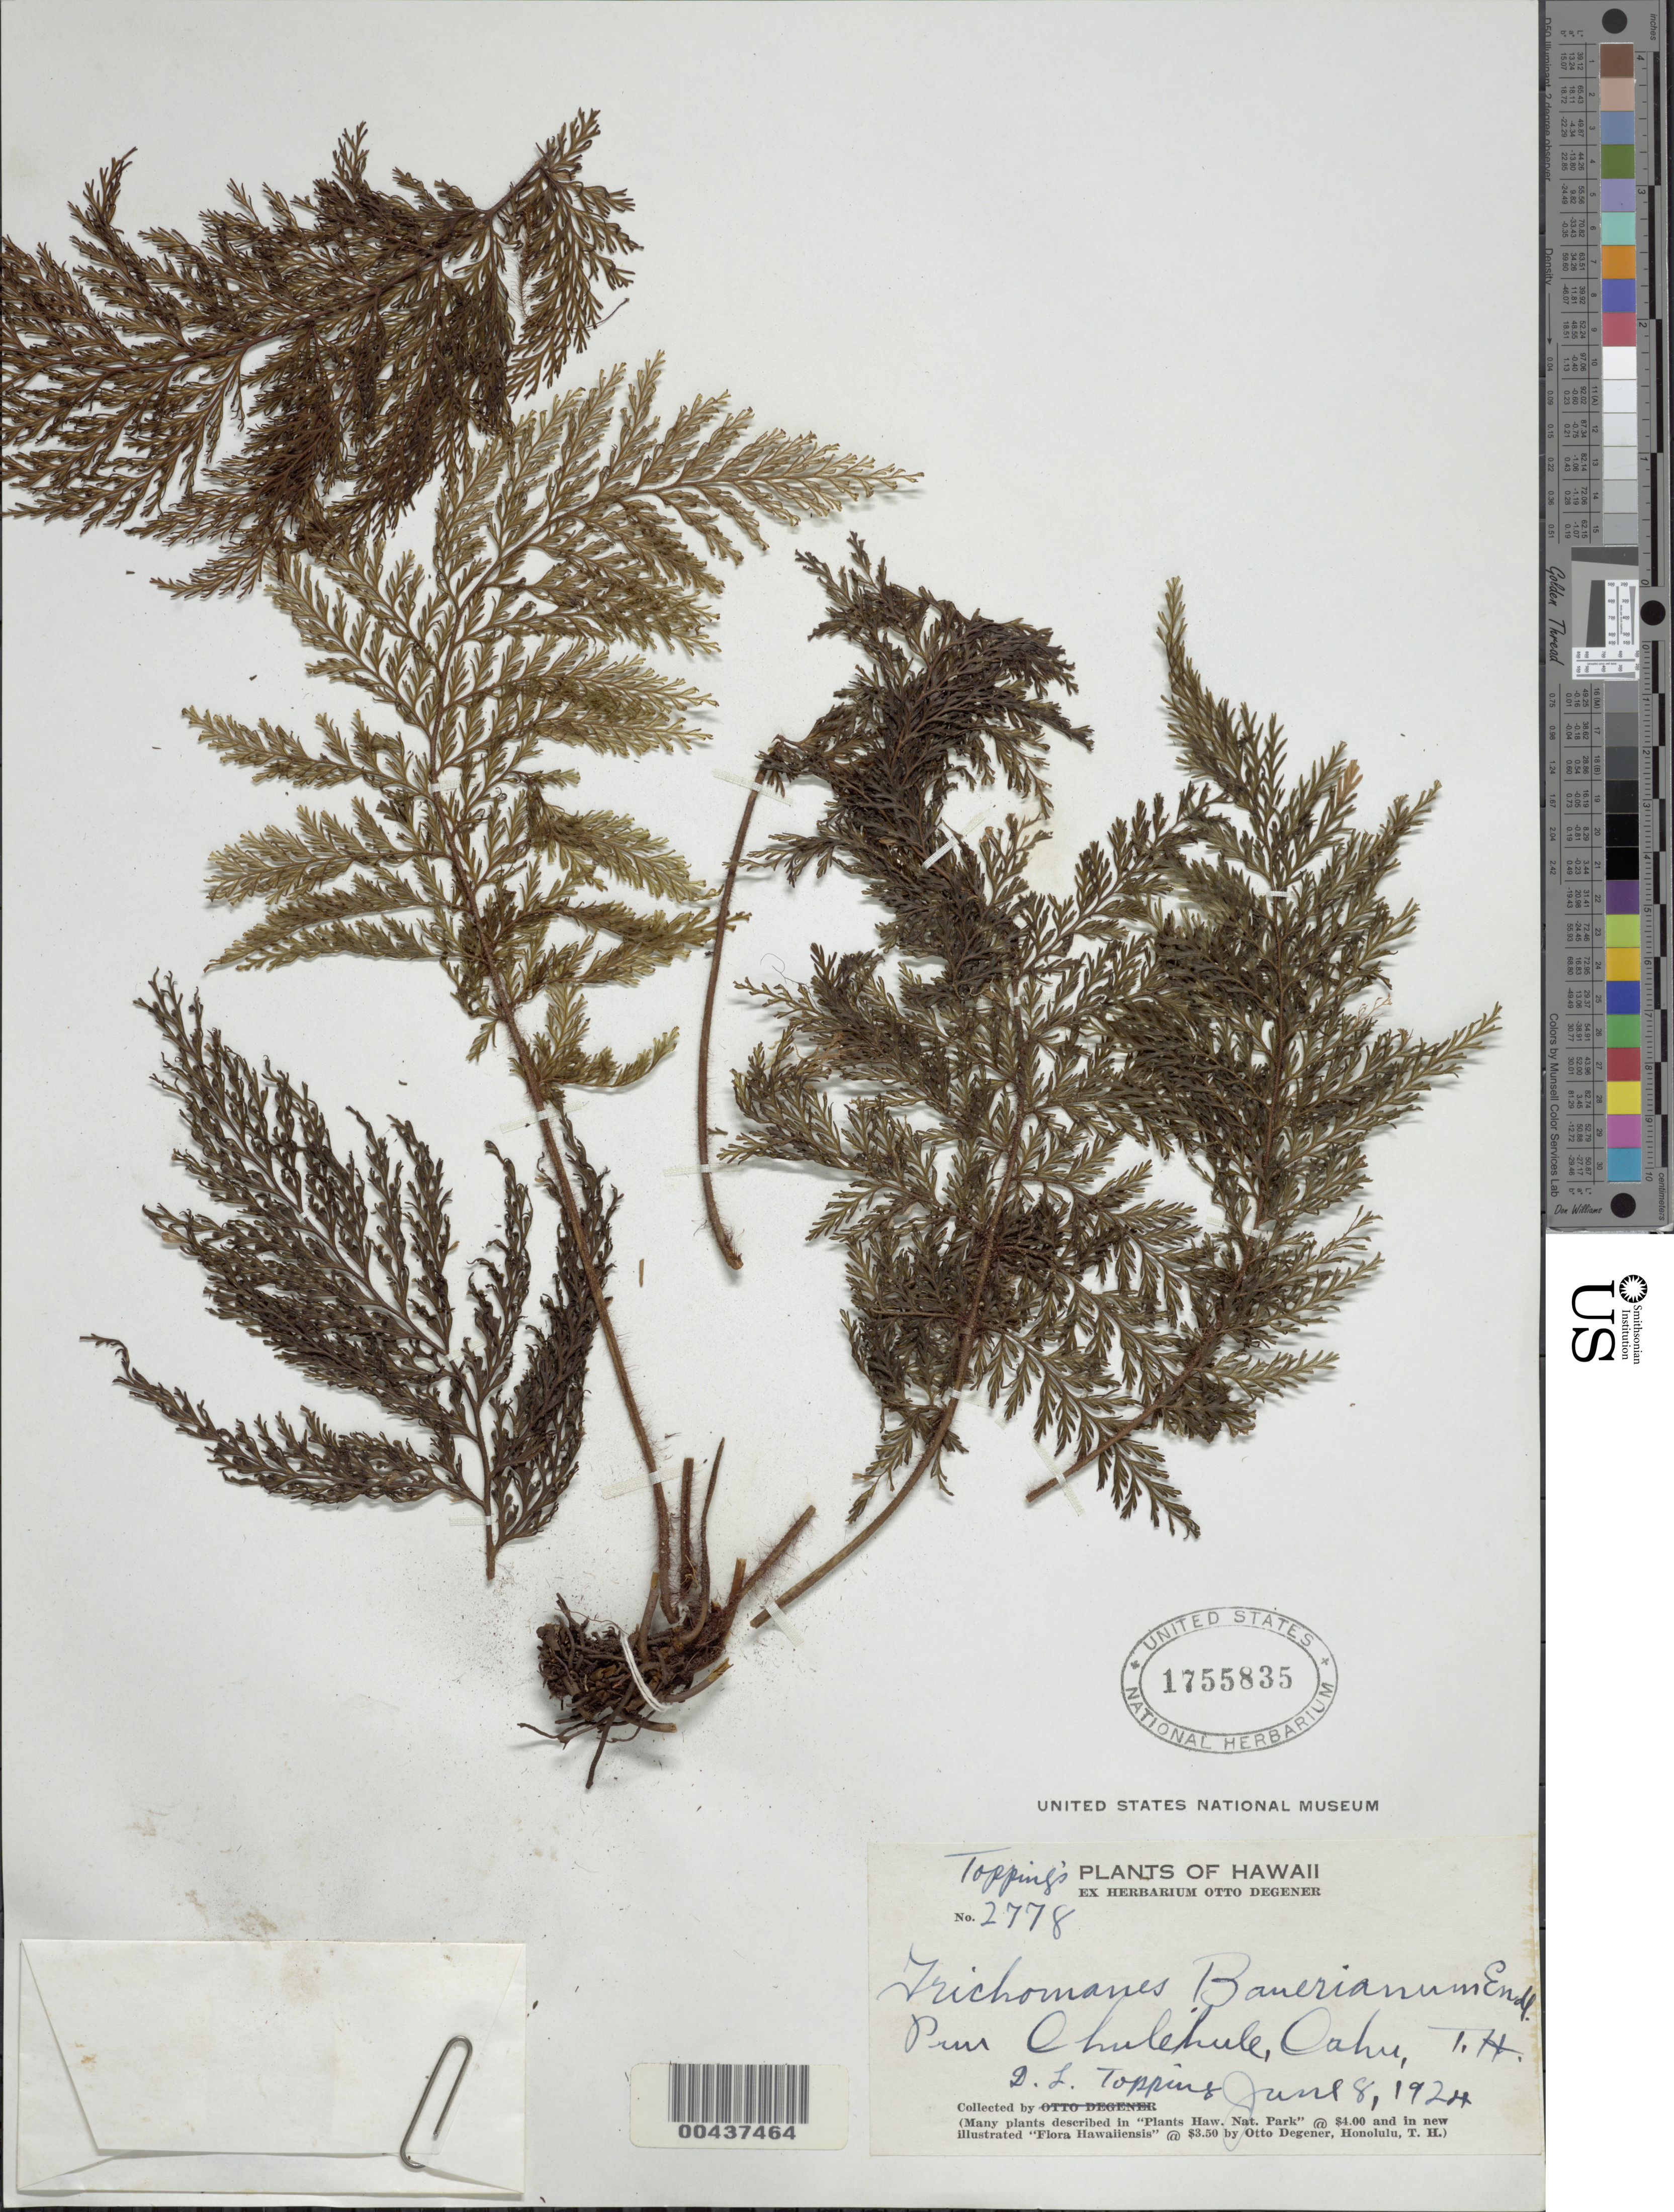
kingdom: Plantae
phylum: Tracheophyta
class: Polypodiopsida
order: Hymenophyllales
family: Hymenophyllaceae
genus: Callistopteris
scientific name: Callistopteris baueriana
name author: Copel.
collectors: D. L. Topping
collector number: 2778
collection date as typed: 8 Jun 1924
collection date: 1924-06-08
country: United States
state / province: Hawaii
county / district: Honolulu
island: Oahu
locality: Puu O hulehule, Oahu, T.H.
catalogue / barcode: US 1755835